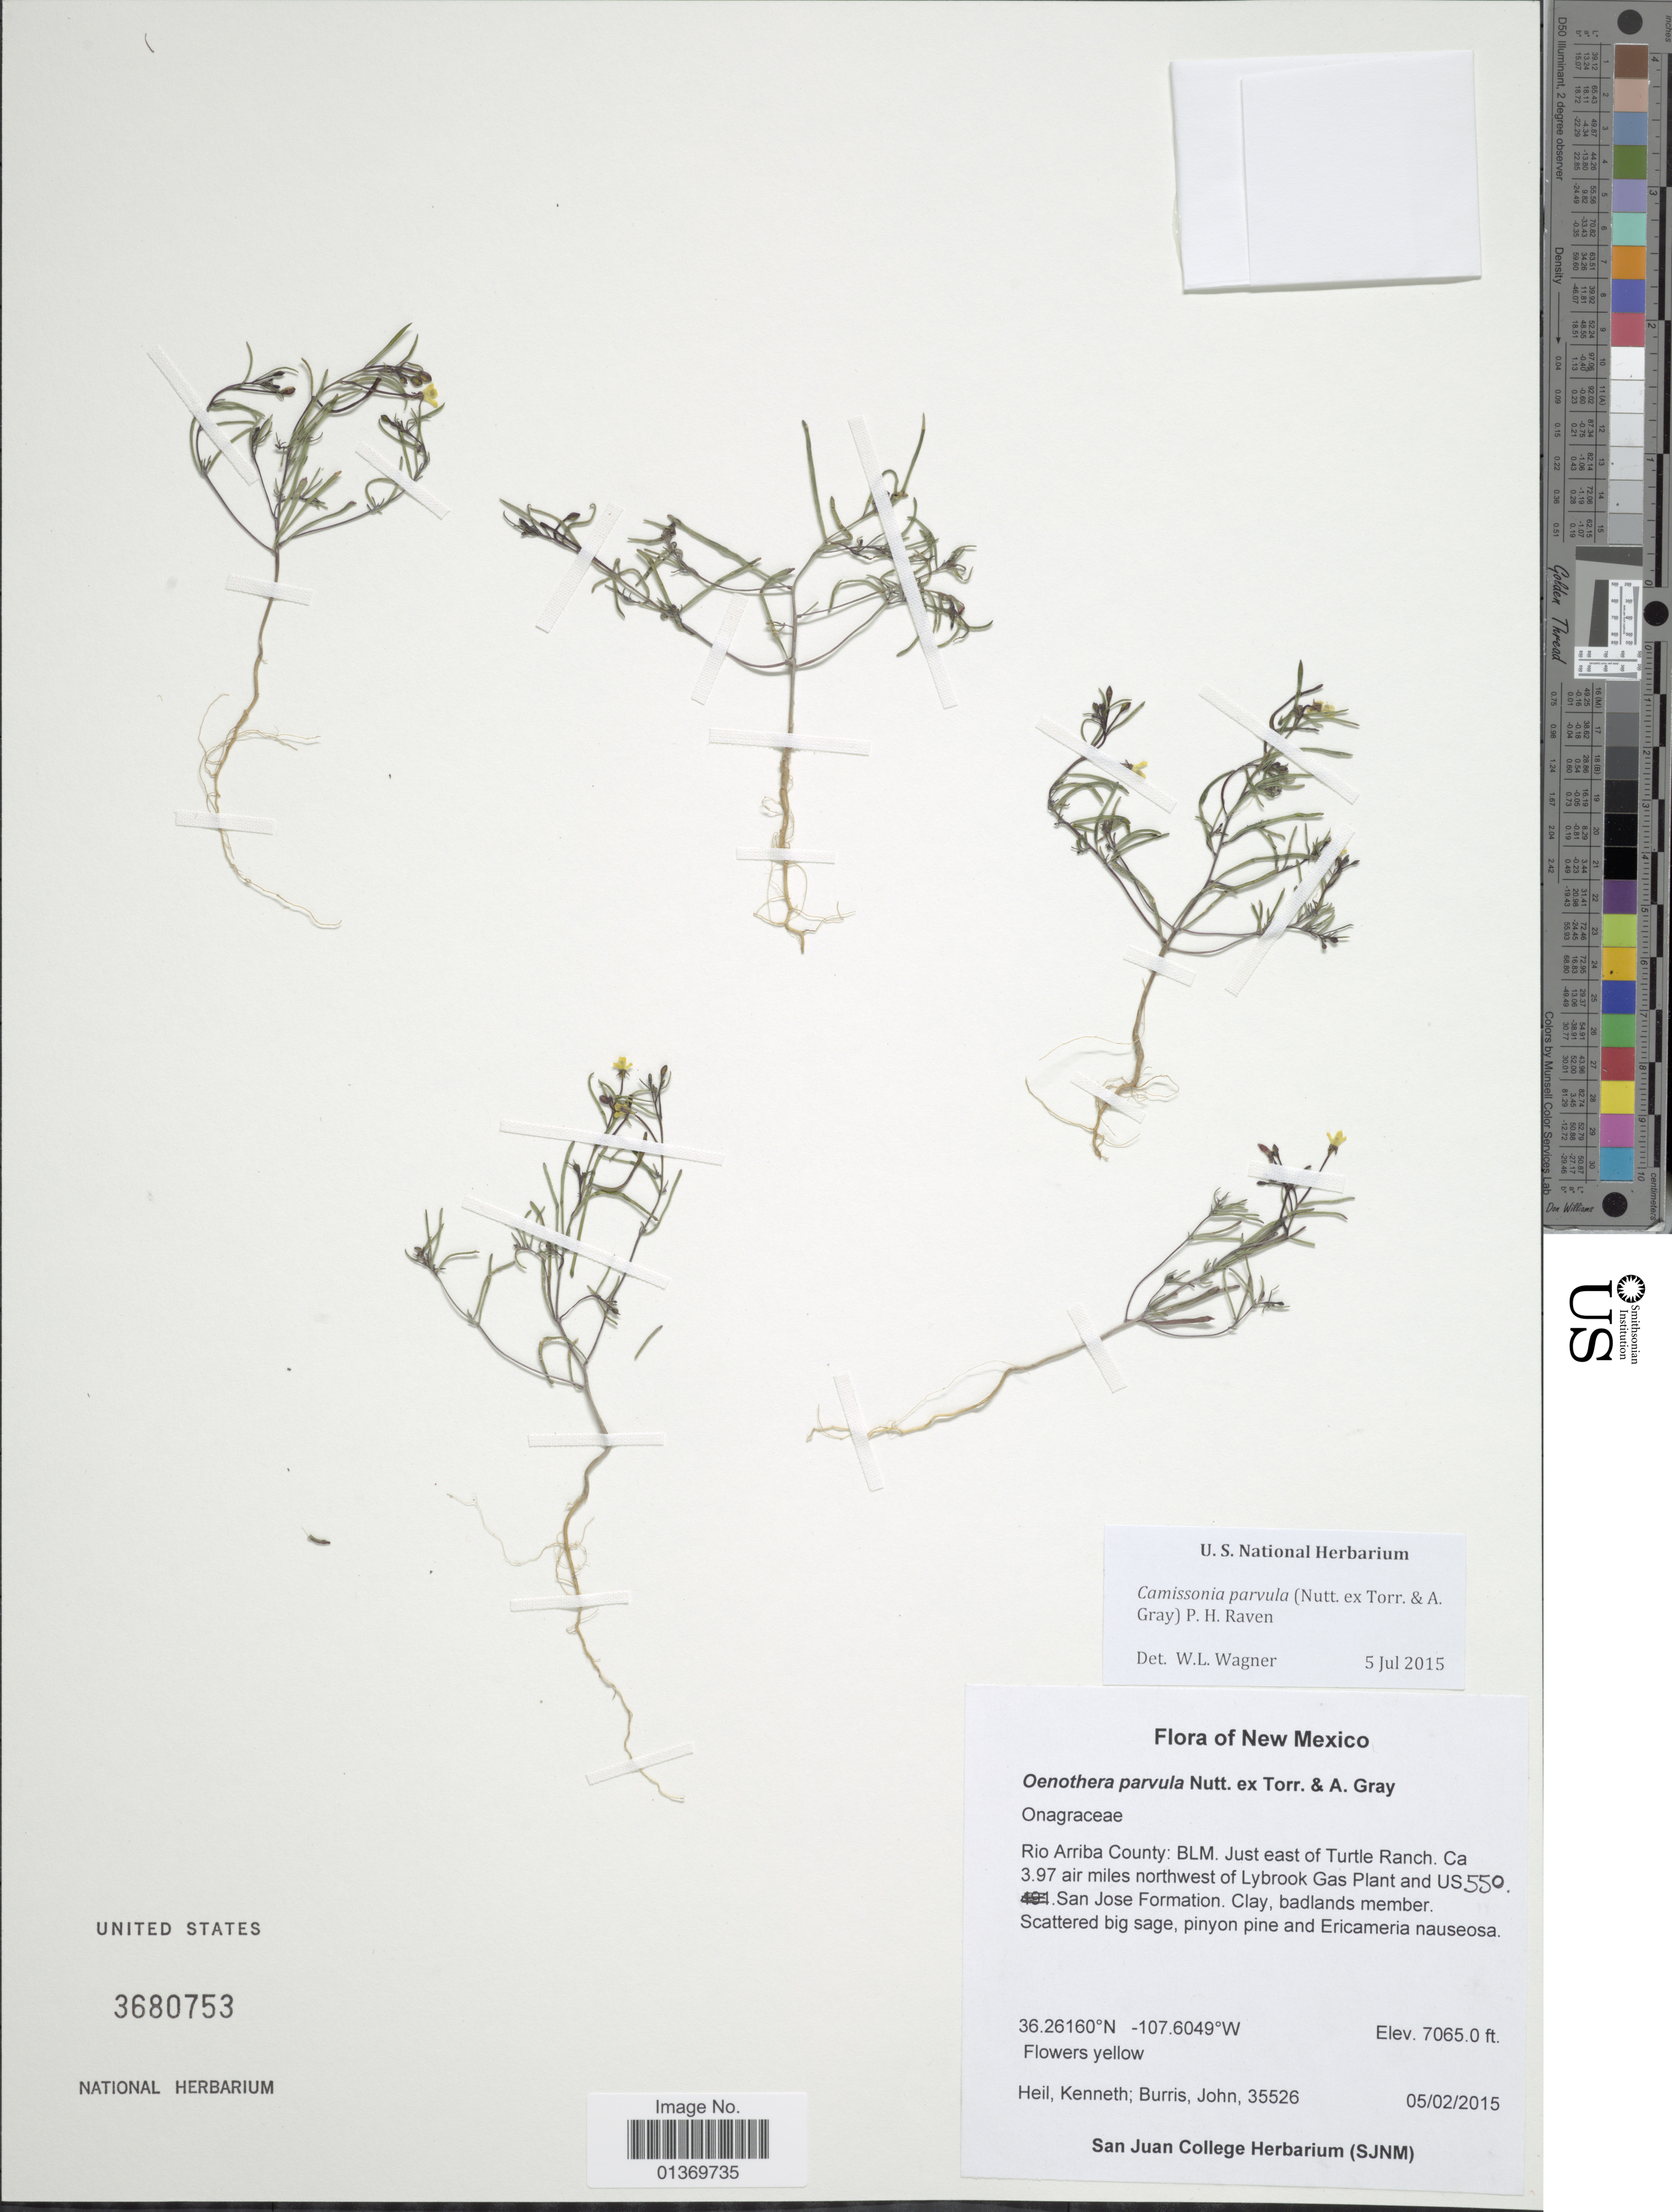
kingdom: Plantae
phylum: Tracheophyta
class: Magnoliopsida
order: Myrtales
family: Onagraceae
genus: Camissonia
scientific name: Camissonia parvula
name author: (Nutt. ex Torr. &) P.H. Raven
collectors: H. Kenneth & B. John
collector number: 35526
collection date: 2015-02-05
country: United States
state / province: New Mexico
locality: Rio Arriba County: BLM. Just east of Turtle Ranch. Ca 3.97 air miles northwest of Lybrook Gas Plant and US550, San Jose Formation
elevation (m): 2153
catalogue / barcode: US 3680753